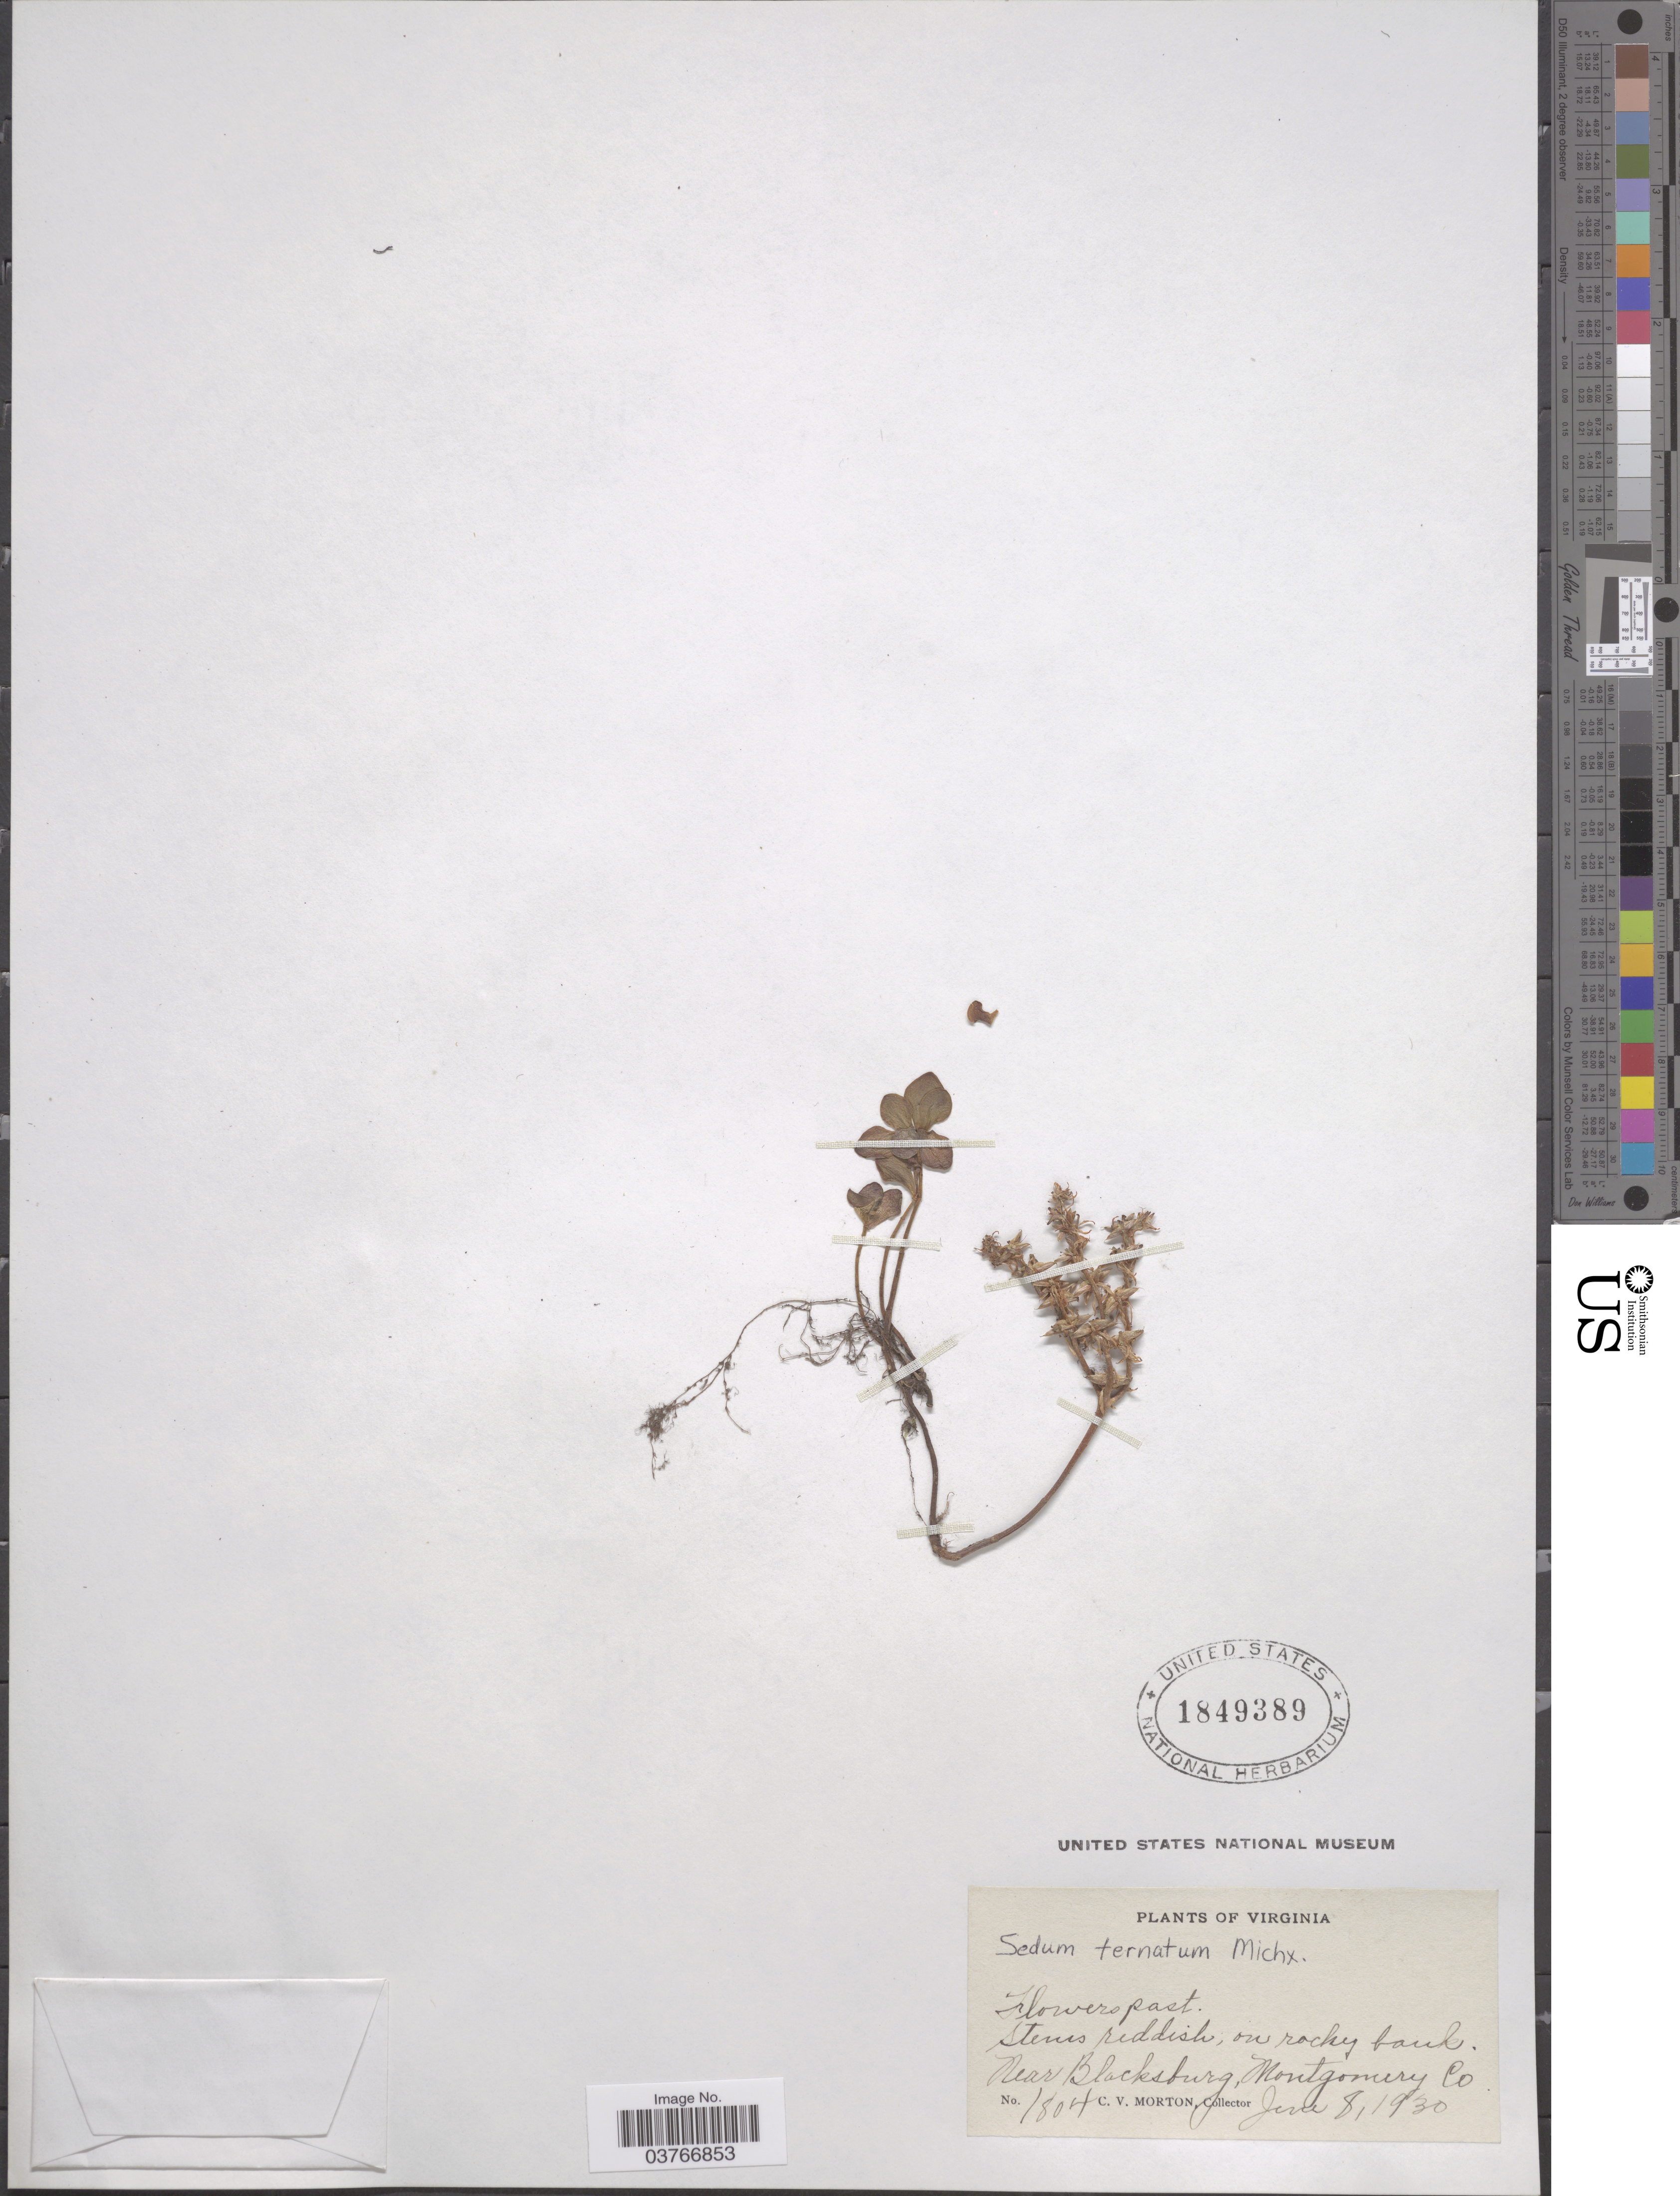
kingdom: Plantae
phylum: Tracheophyta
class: Magnoliopsida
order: Saxifragales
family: Crassulaceae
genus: Sedum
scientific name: Sedum ternatum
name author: Michx.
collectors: C. V. Morton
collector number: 1804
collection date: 1930-06-08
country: United States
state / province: Virginia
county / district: Montgomery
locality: Near Blacksburg, Montgomery Co.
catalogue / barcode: US 1849389